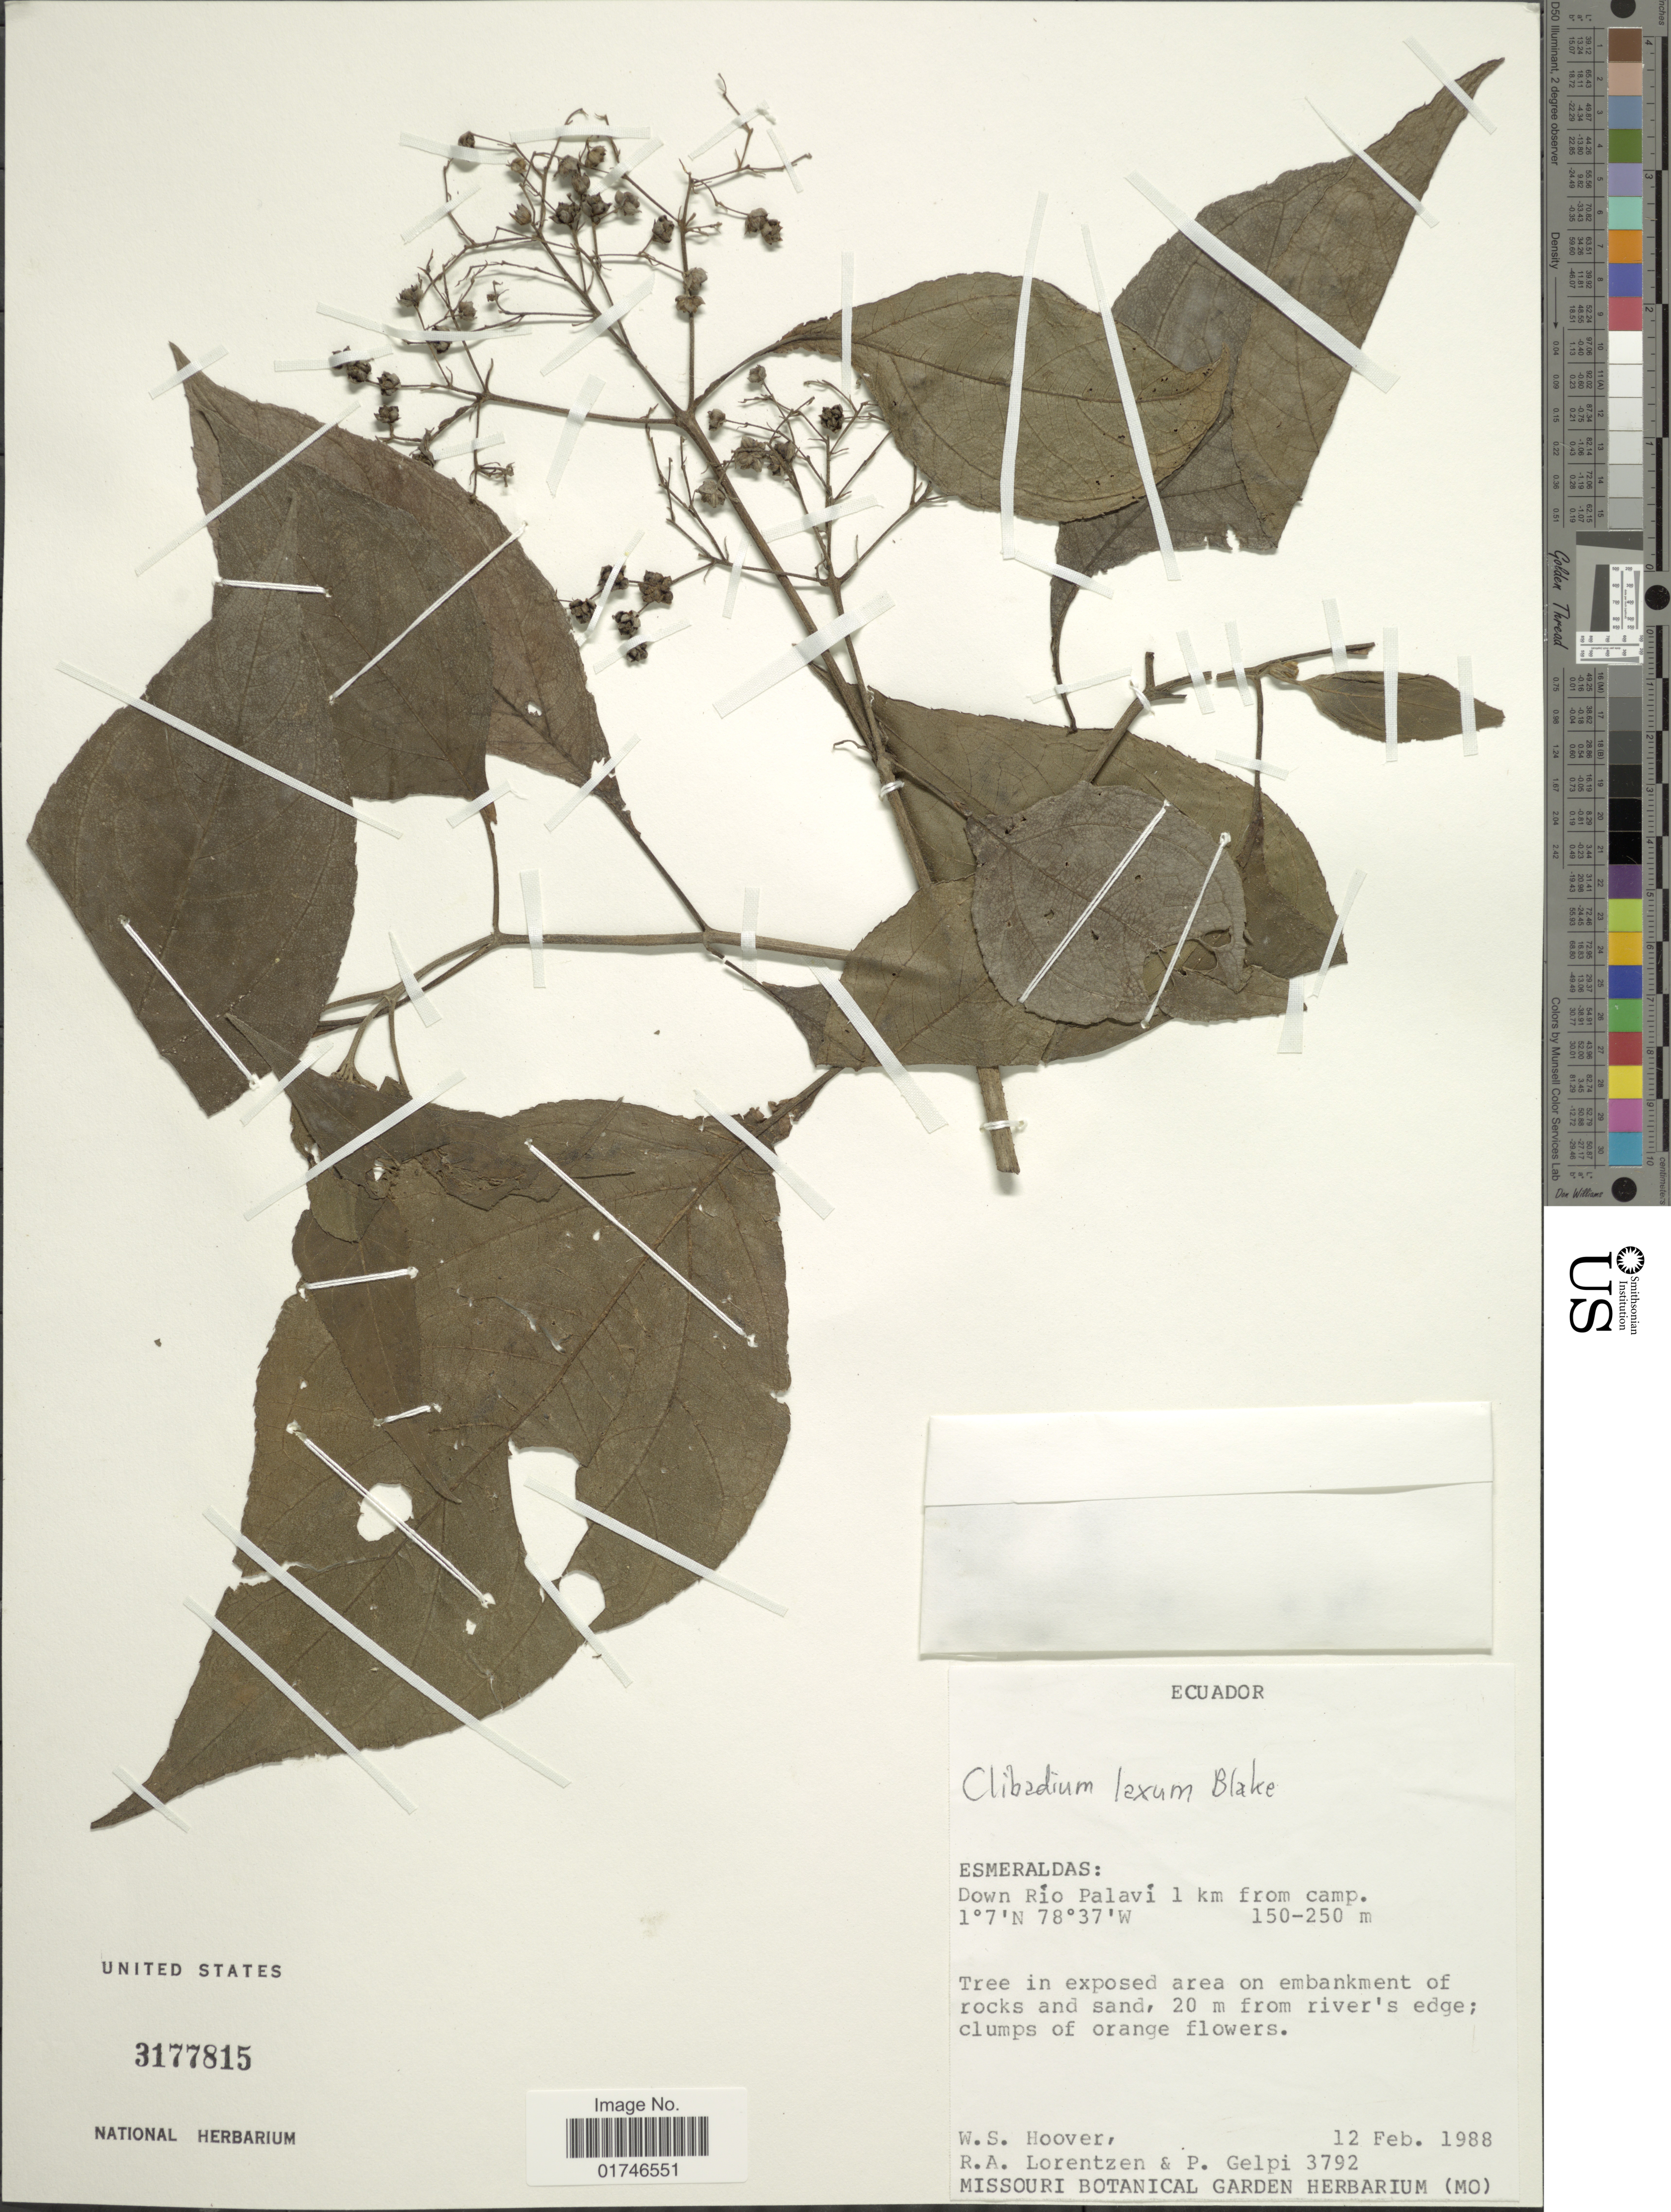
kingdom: Plantae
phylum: Tracheophyta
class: Magnoliopsida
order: Asterales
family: Asteraceae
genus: Clibadium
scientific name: Clibadium laxum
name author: S.F. Blake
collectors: W. S. Hoover, R. Lorentzen & P. Gelpi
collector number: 3792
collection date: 1988-02-12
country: Ecuador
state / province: Esmeraldas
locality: Esmerladas, Down Rio Palavi 1 km from camp.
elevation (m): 150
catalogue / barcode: US 3177815